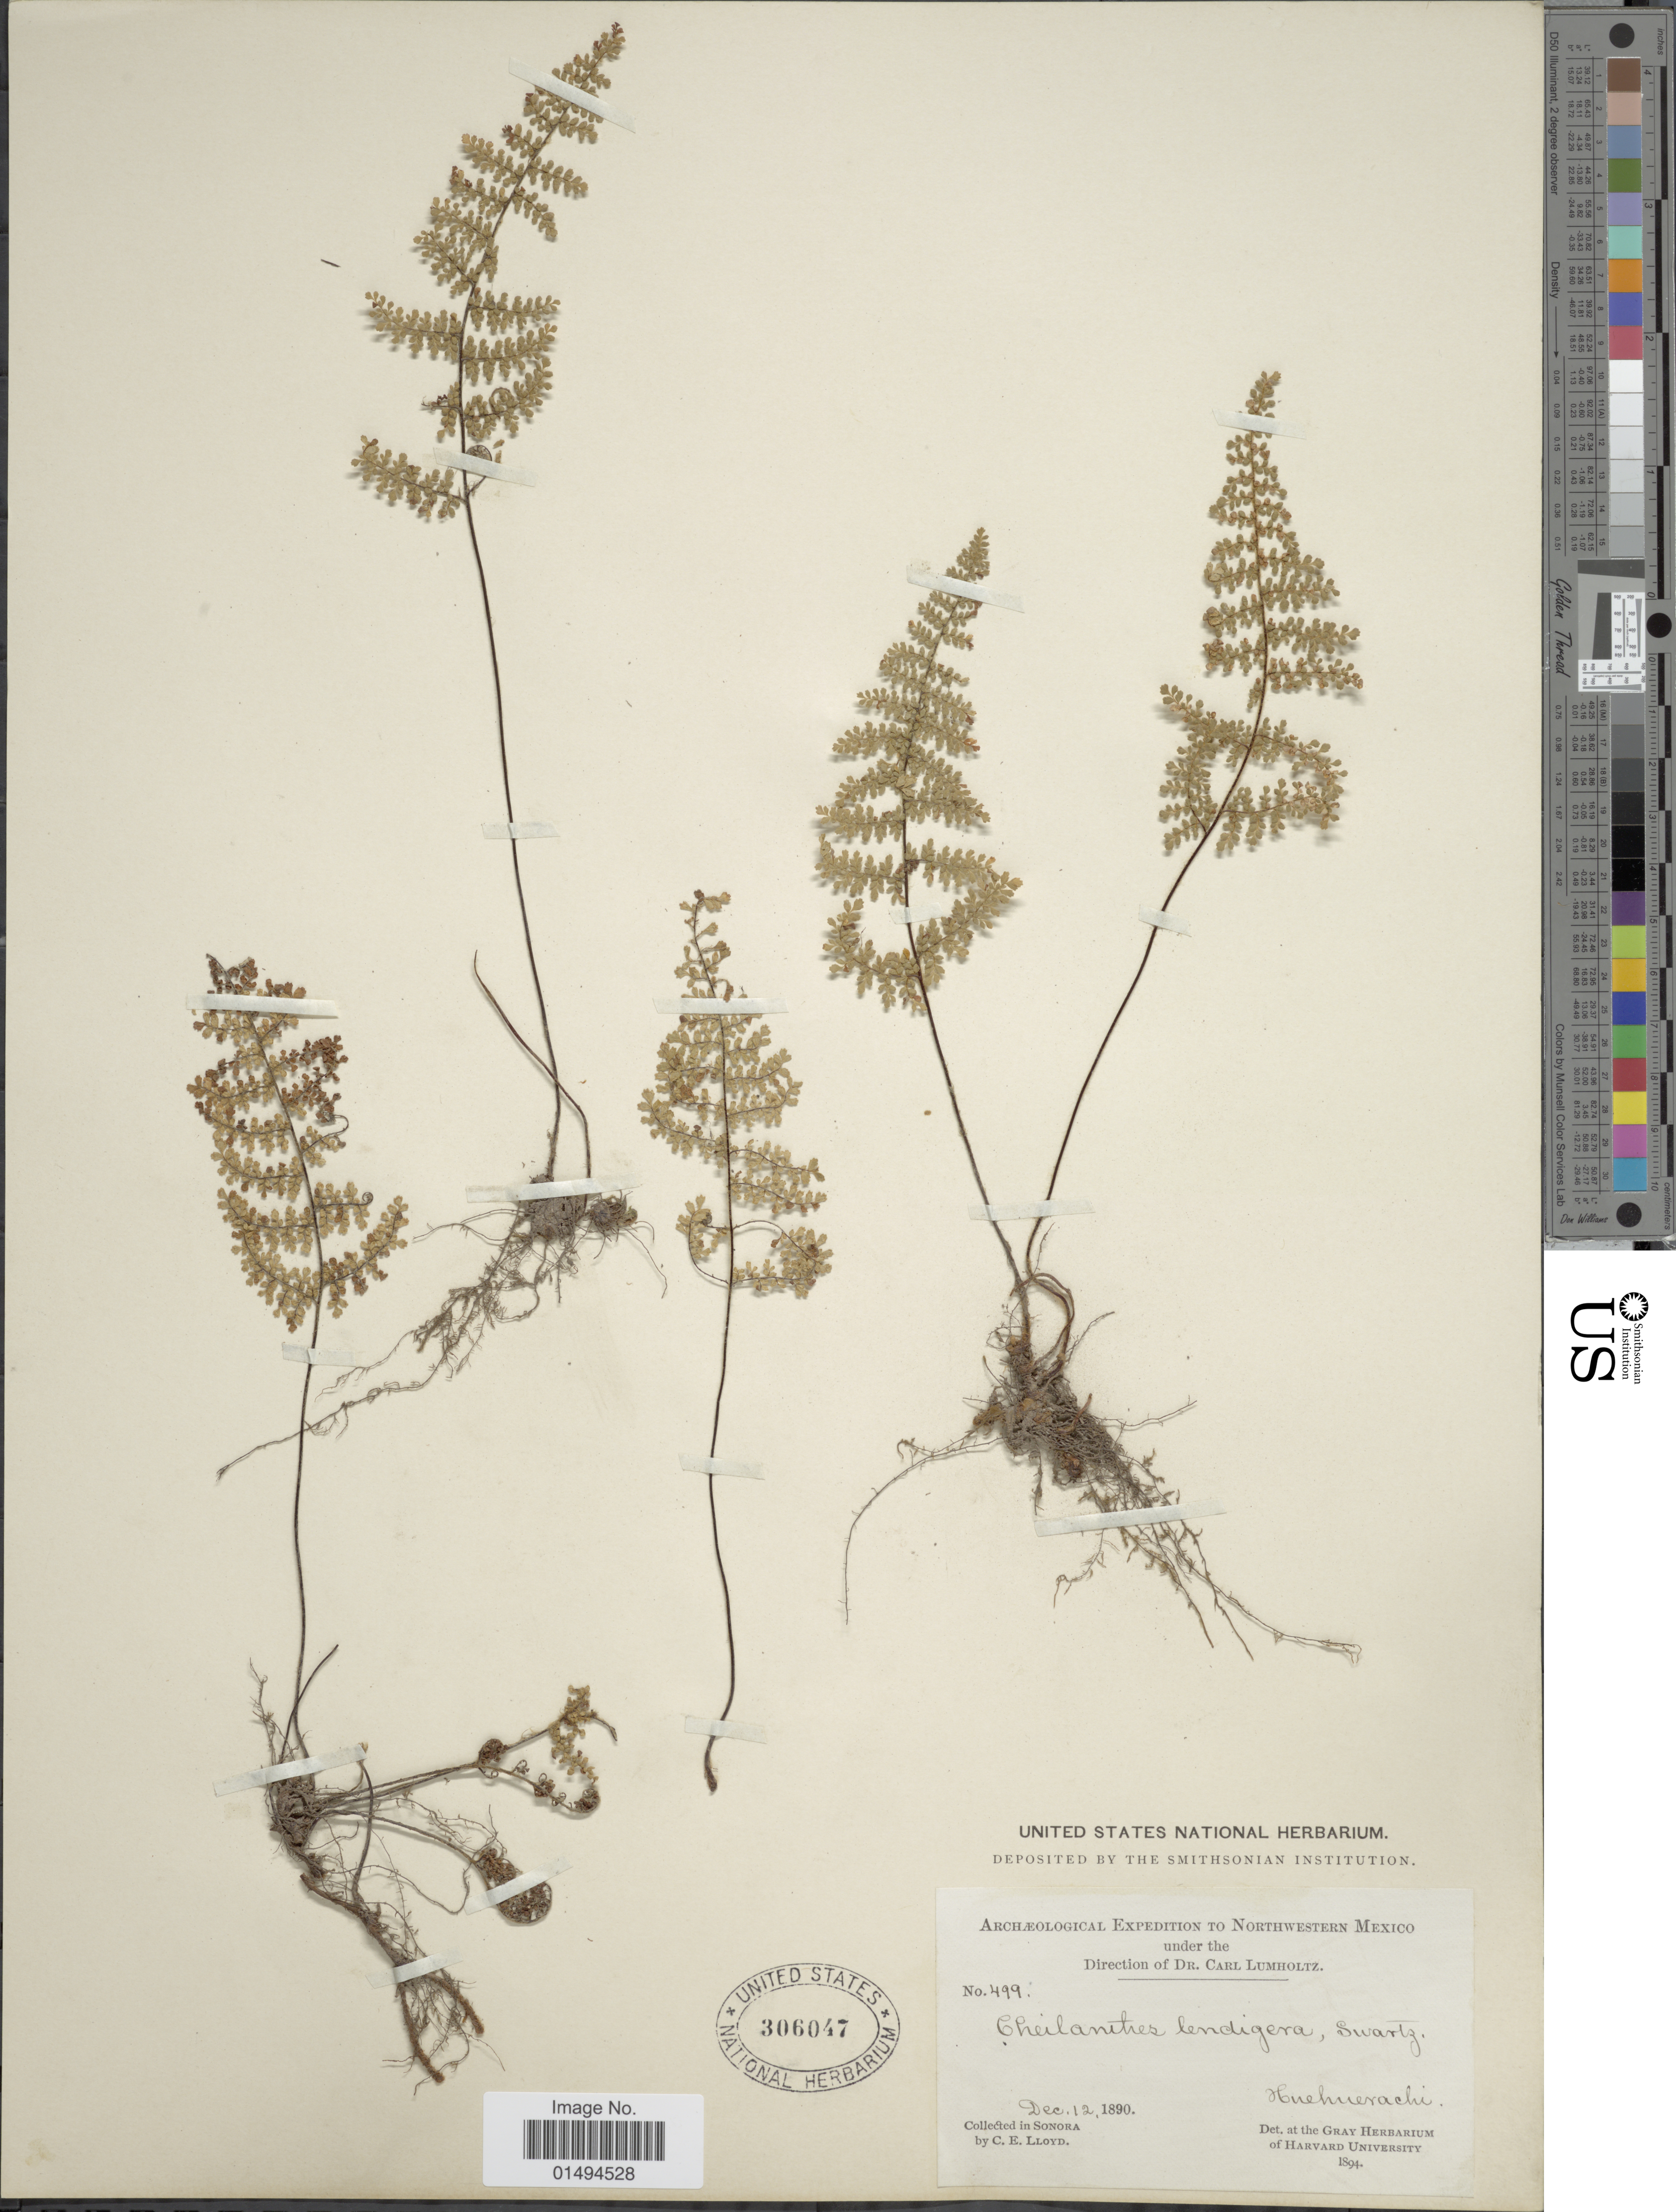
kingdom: Plantae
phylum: Tracheophyta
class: Polypodiopsida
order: Polypodiales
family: Pteridaceae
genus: Myriopteris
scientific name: Myriopteris lendigera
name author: (Cav.) J. Sm.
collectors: Lloyd, C. E.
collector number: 499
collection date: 1890-12-12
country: Mexico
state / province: Sonora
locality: Huehuerachi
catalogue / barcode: US 306047